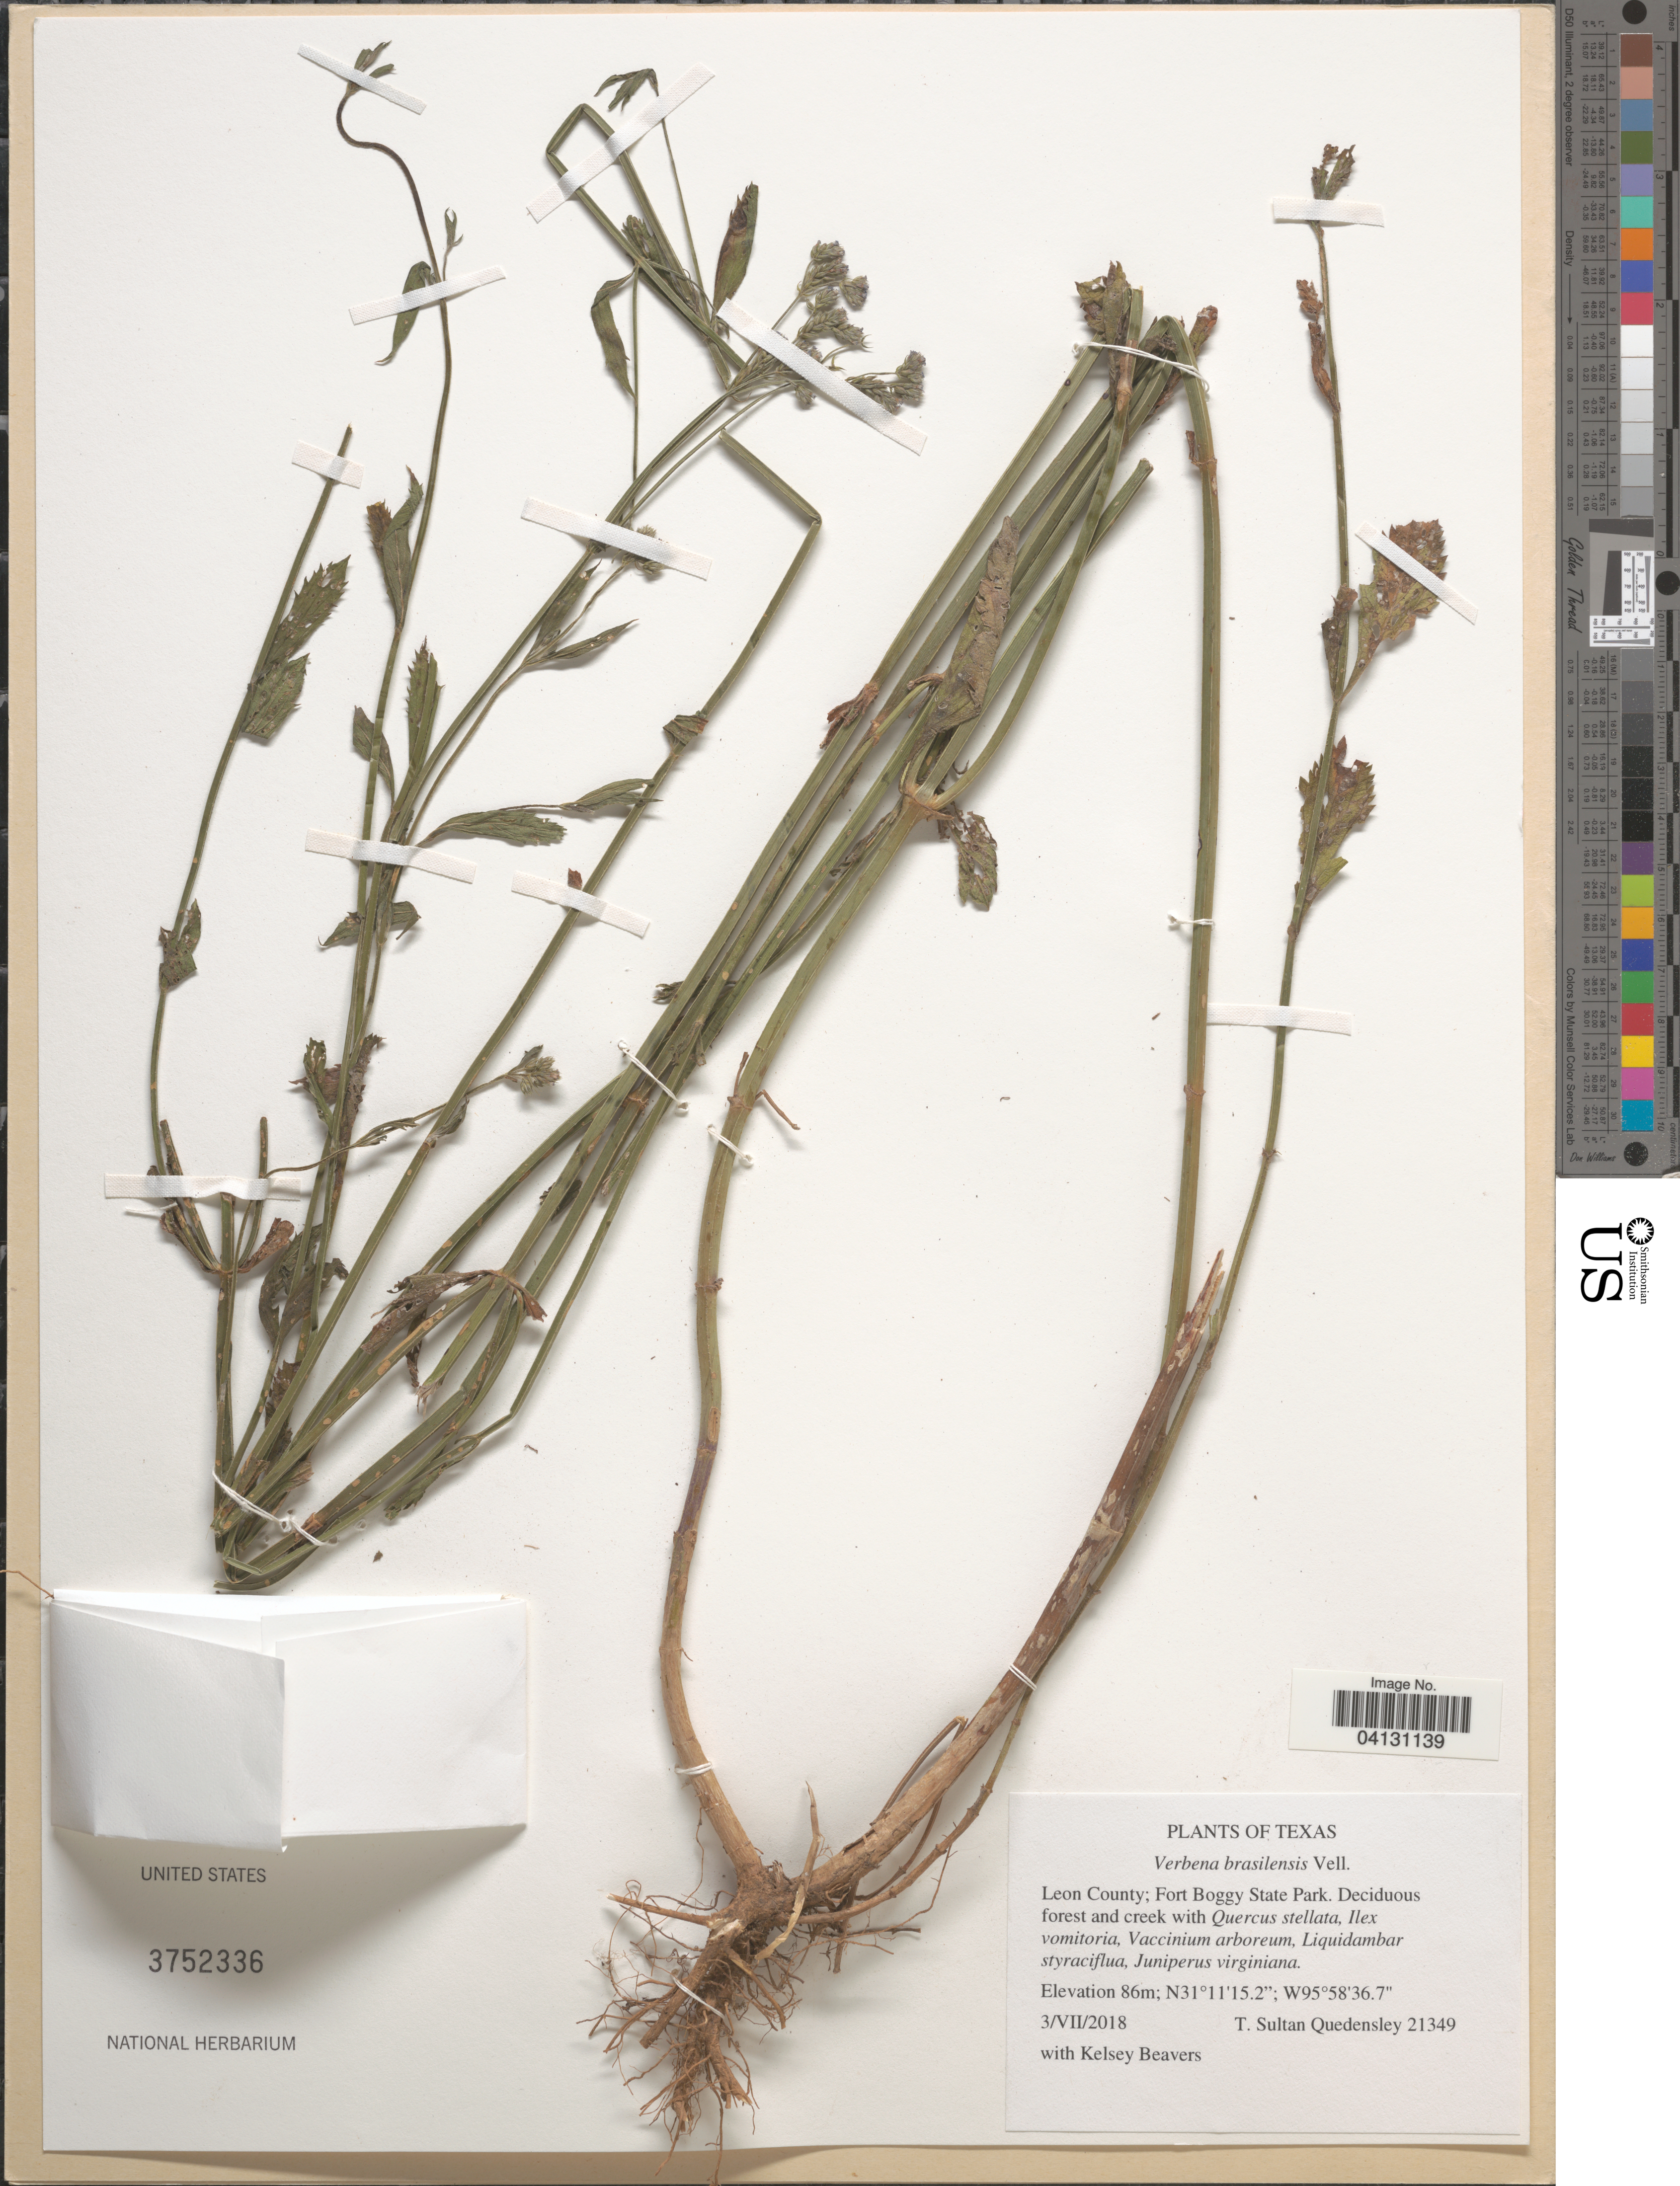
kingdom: Plantae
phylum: Tracheophyta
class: Magnoliopsida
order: Lamiales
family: Verbenaceae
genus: Verbena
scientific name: Verbena brasiliensis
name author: Vell.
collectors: T. S. Quedensley & K. Beavers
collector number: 21349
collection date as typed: Transcribed d/m/y: 3/7/2018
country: United States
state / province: Texas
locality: Leon County: Fort Boggy State Park.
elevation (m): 86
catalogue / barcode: US 3752336